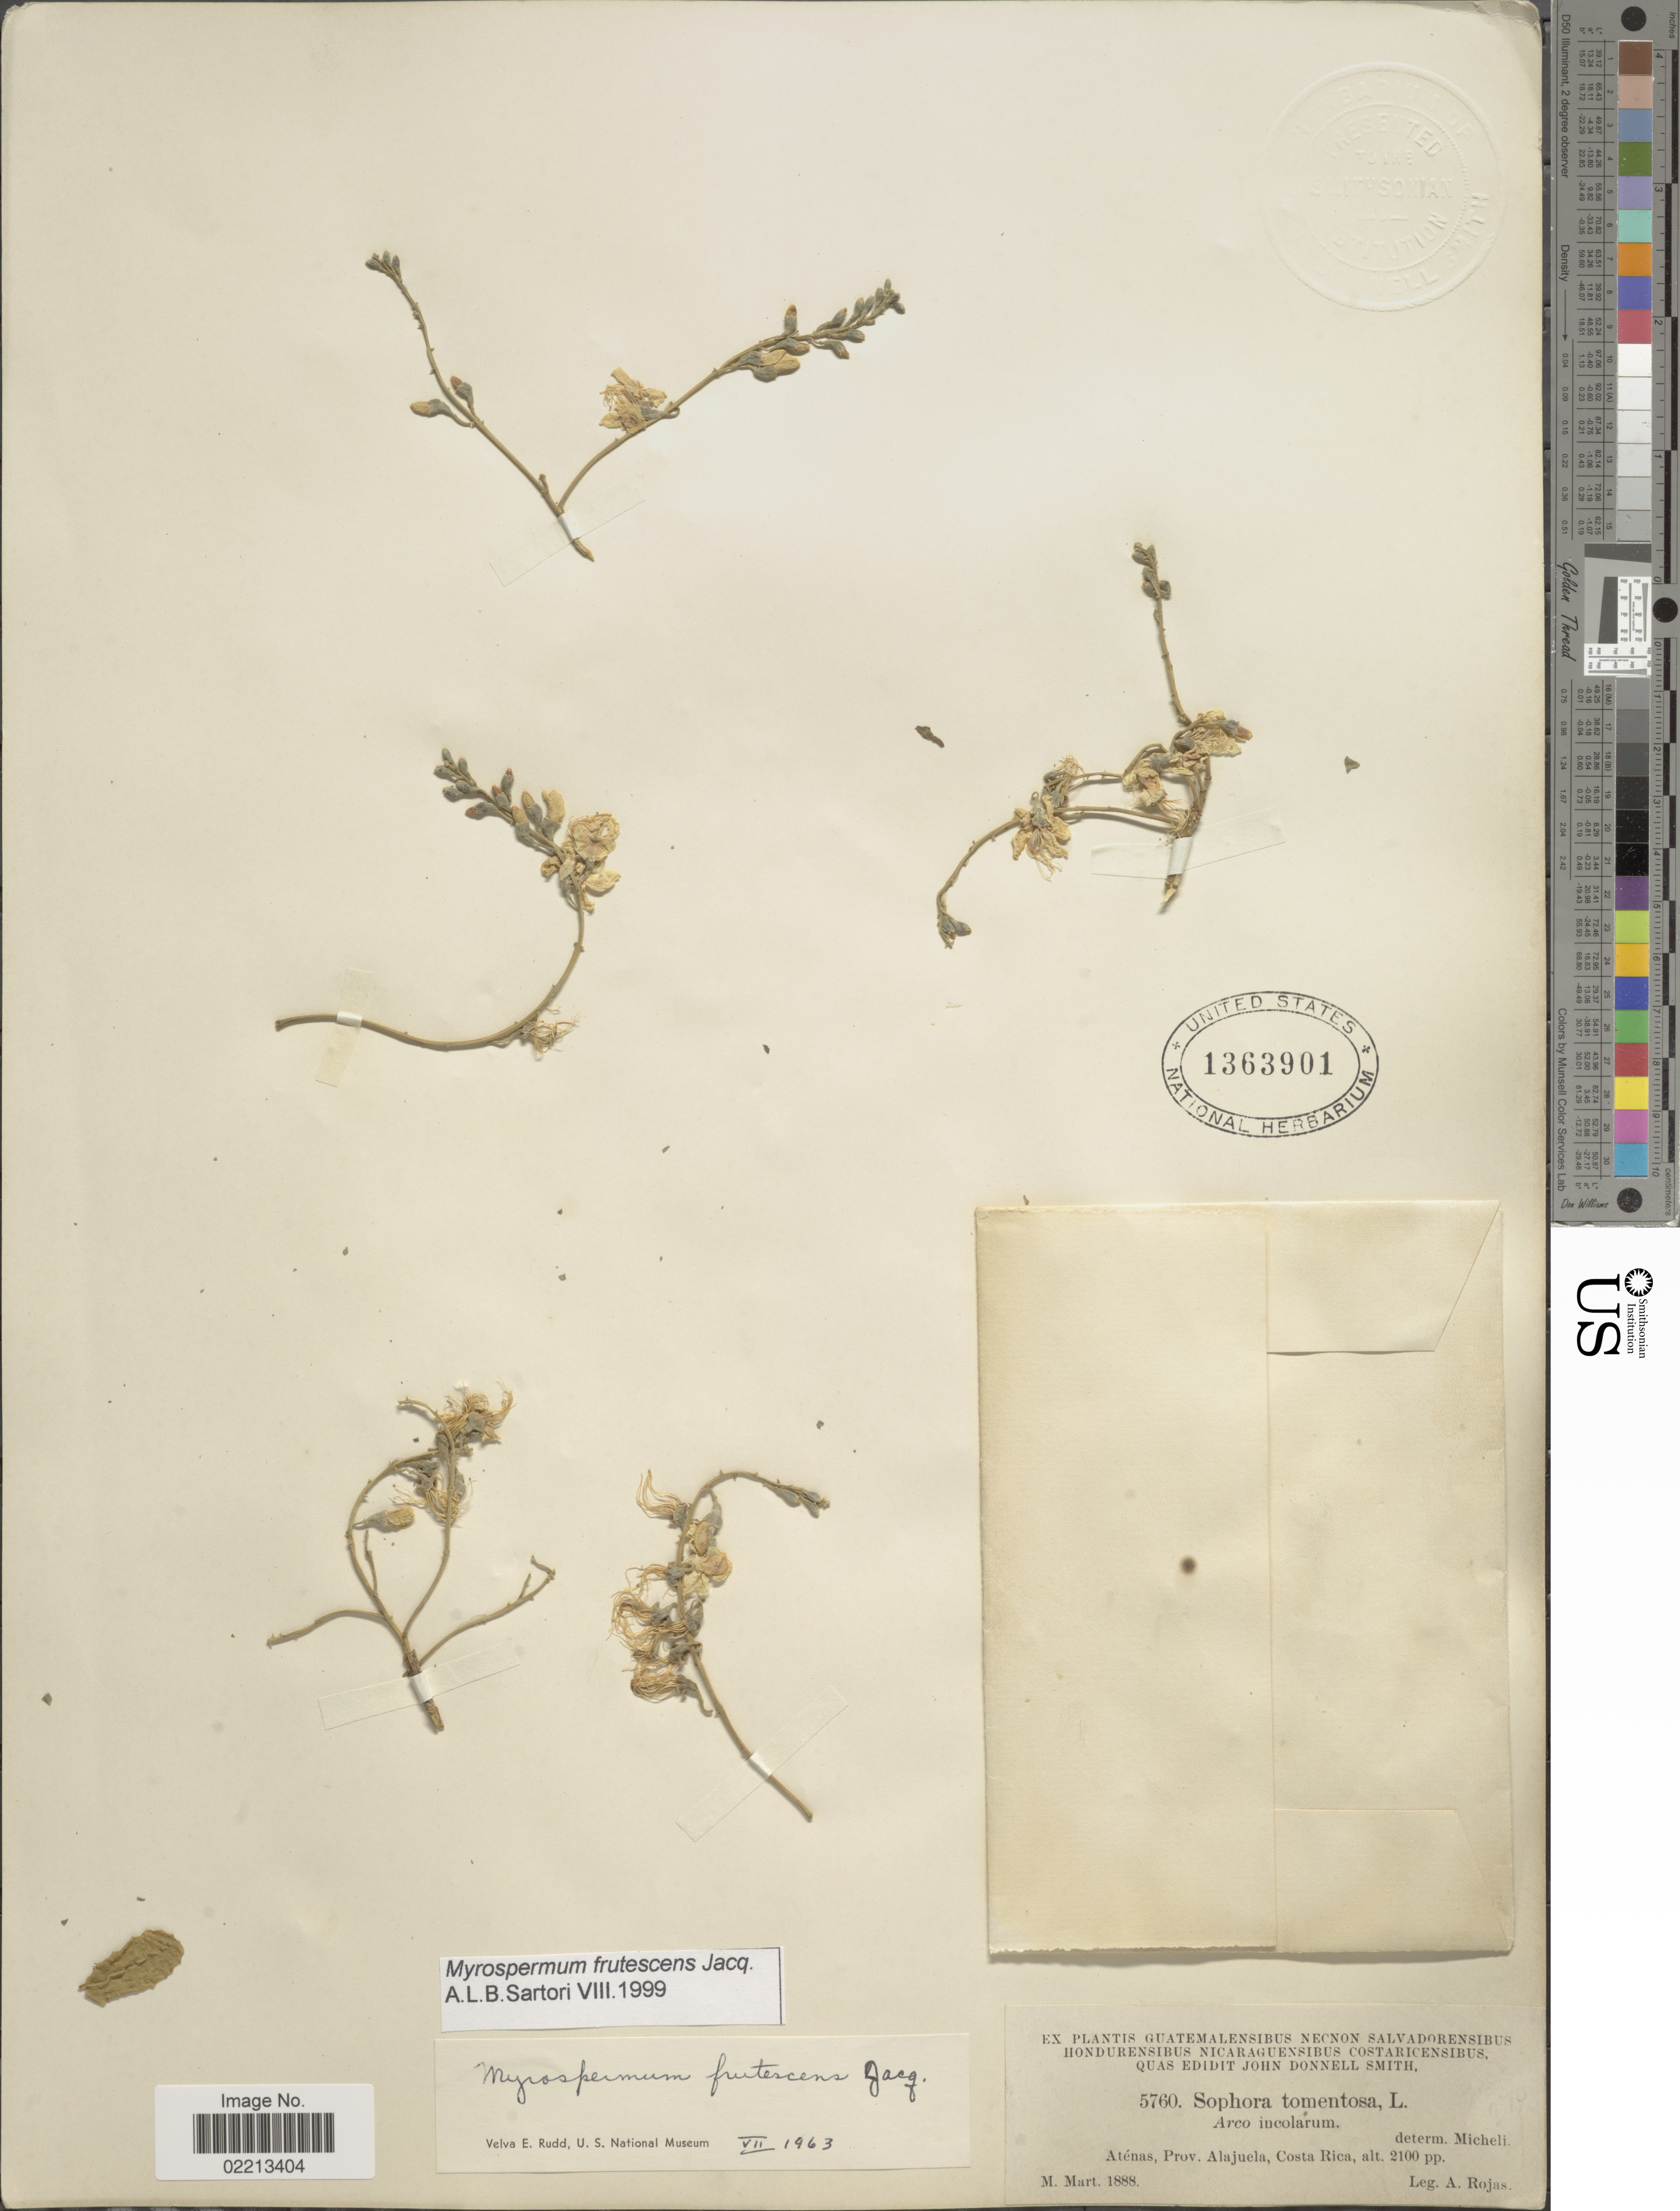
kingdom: Plantae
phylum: Tracheophyta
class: Magnoliopsida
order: Fabales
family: Fabaceae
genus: Myrospermum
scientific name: Myrospermum frutescens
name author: Jacq.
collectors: A. Rojas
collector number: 5760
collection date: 1888-03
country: Costa Rica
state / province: Alajuela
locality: Atenas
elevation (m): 640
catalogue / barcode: US 1363901